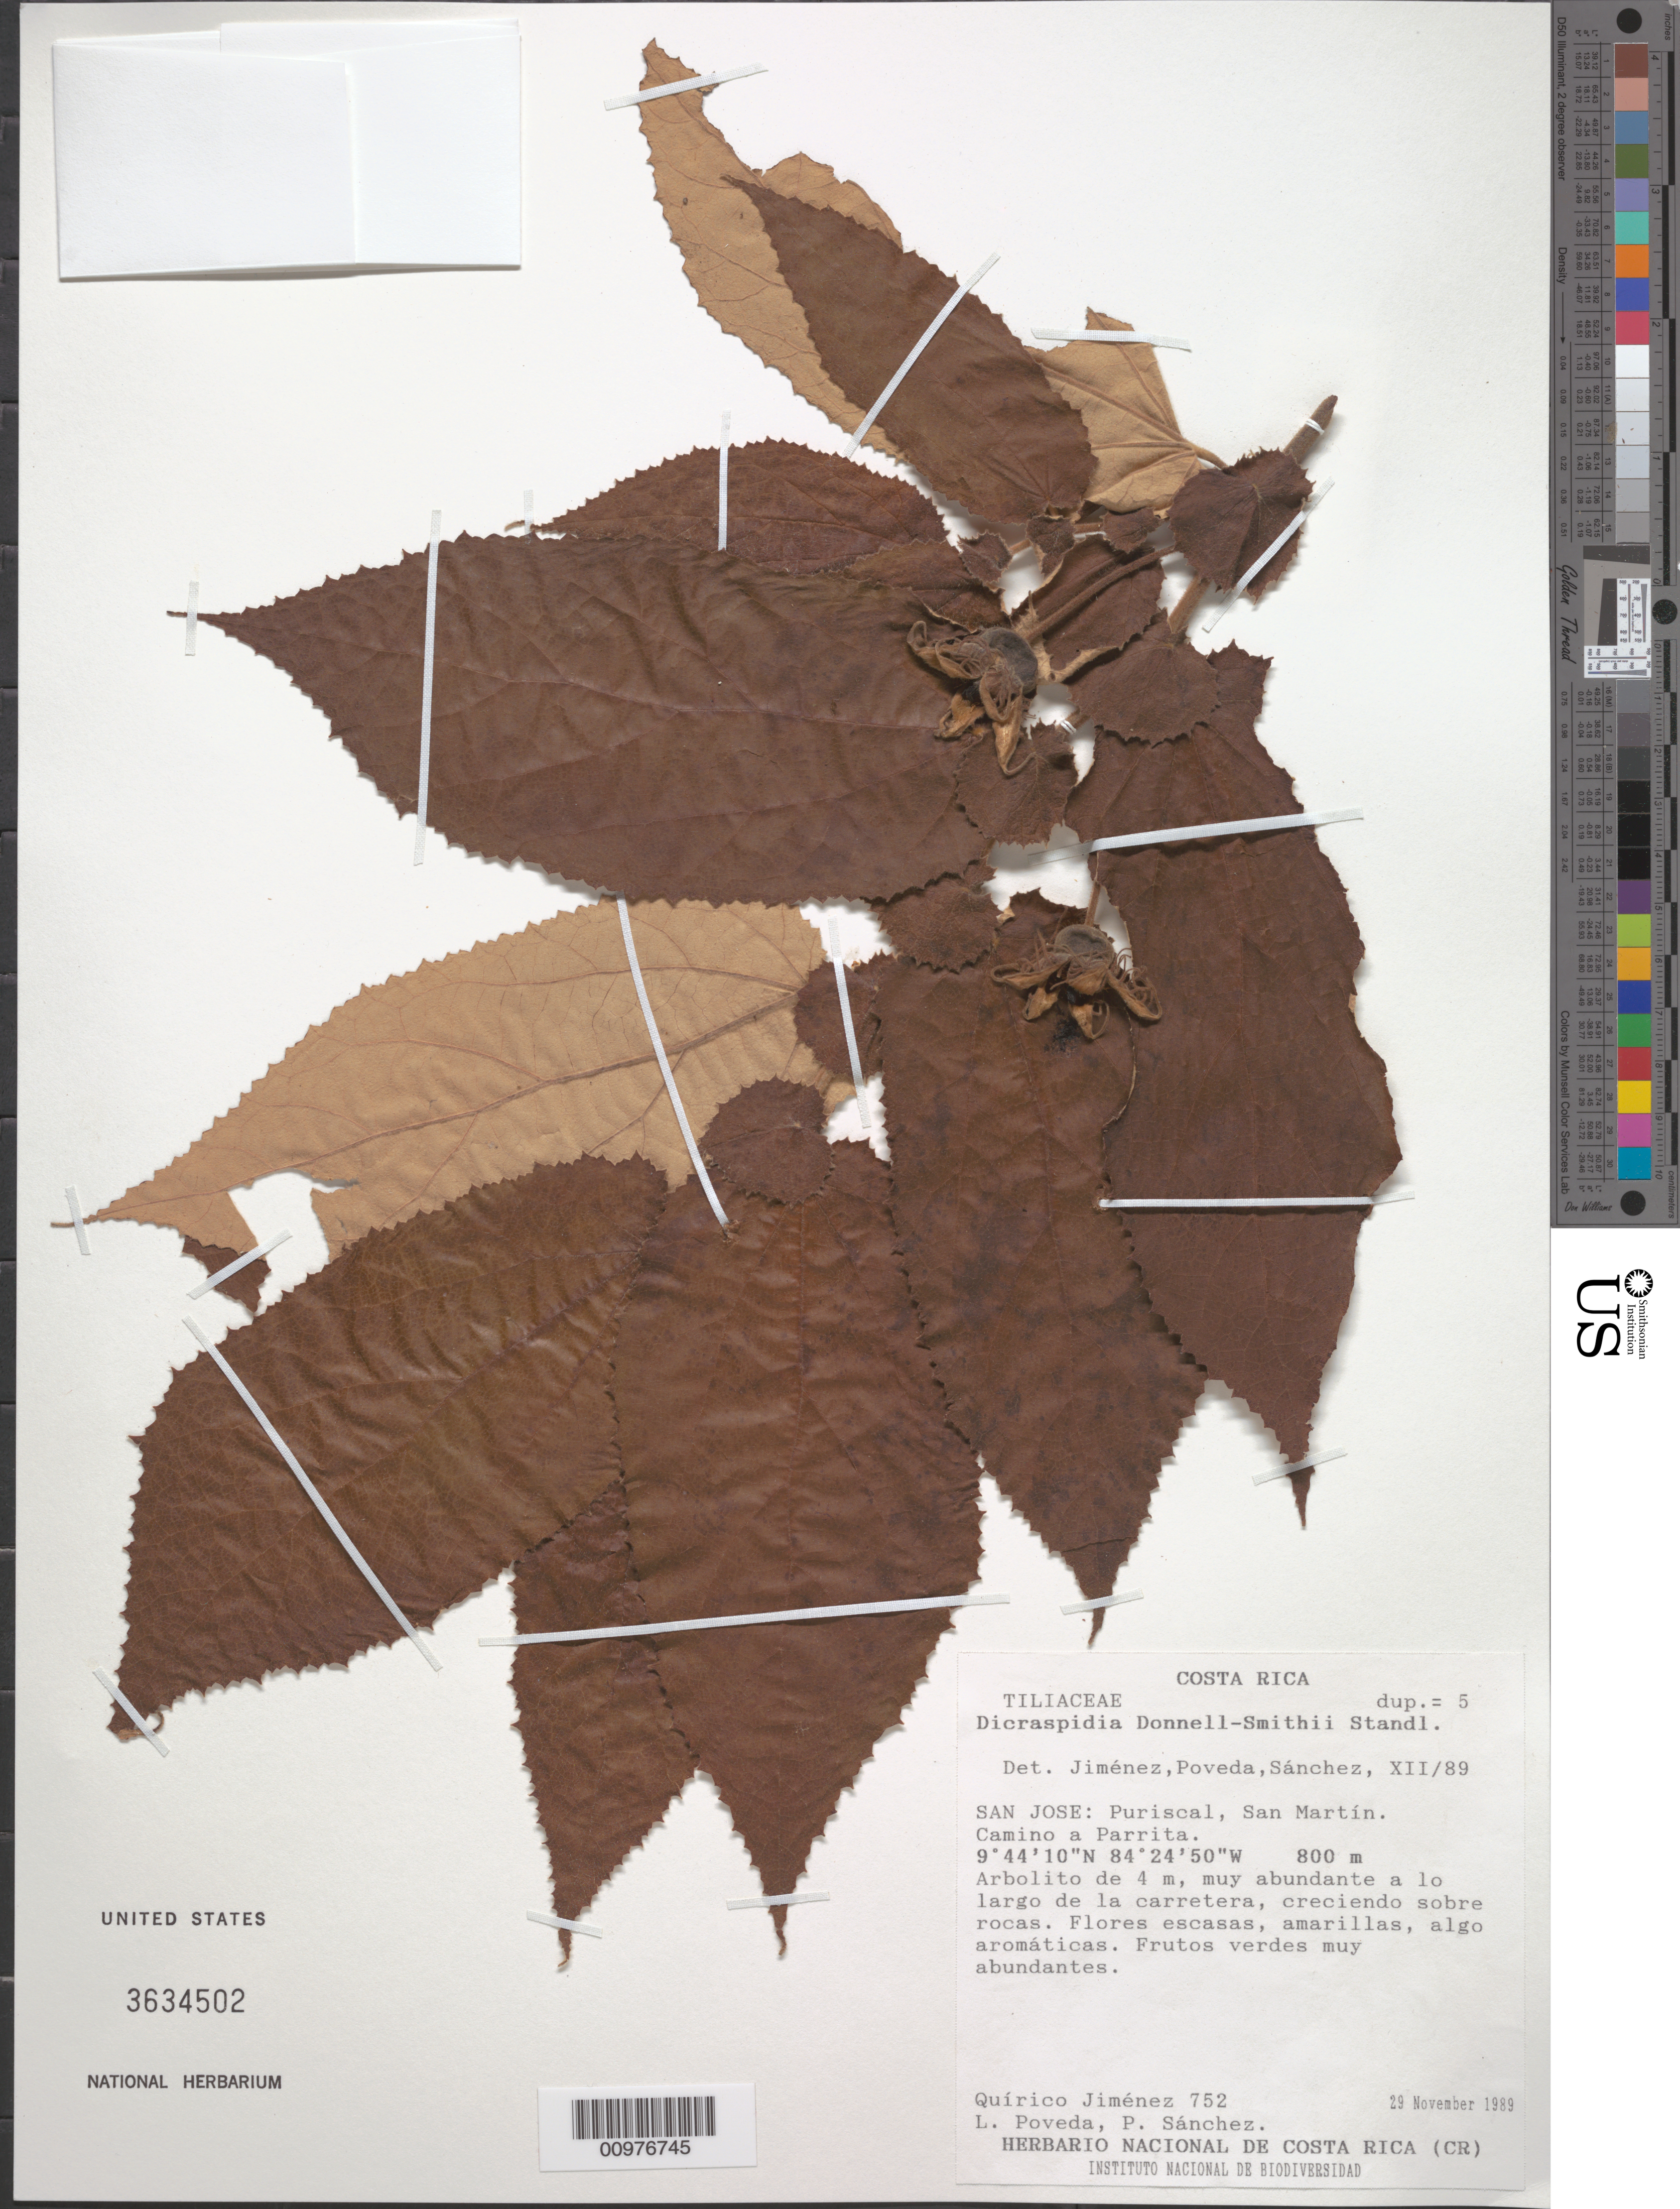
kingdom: Plantae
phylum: Tracheophyta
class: Magnoliopsida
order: Malvales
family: Muntingiaceae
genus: Dicraspidia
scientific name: Dicraspidia donnell-smithii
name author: Standl.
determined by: Jiménez M., Q.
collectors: Q. Jiménez Madrigal et al.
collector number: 752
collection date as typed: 29 Nov 1989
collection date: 1989-11-29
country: Costa Rica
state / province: San José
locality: Puriscal, San Martín. Camino a Parrita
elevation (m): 800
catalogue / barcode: US 3634502